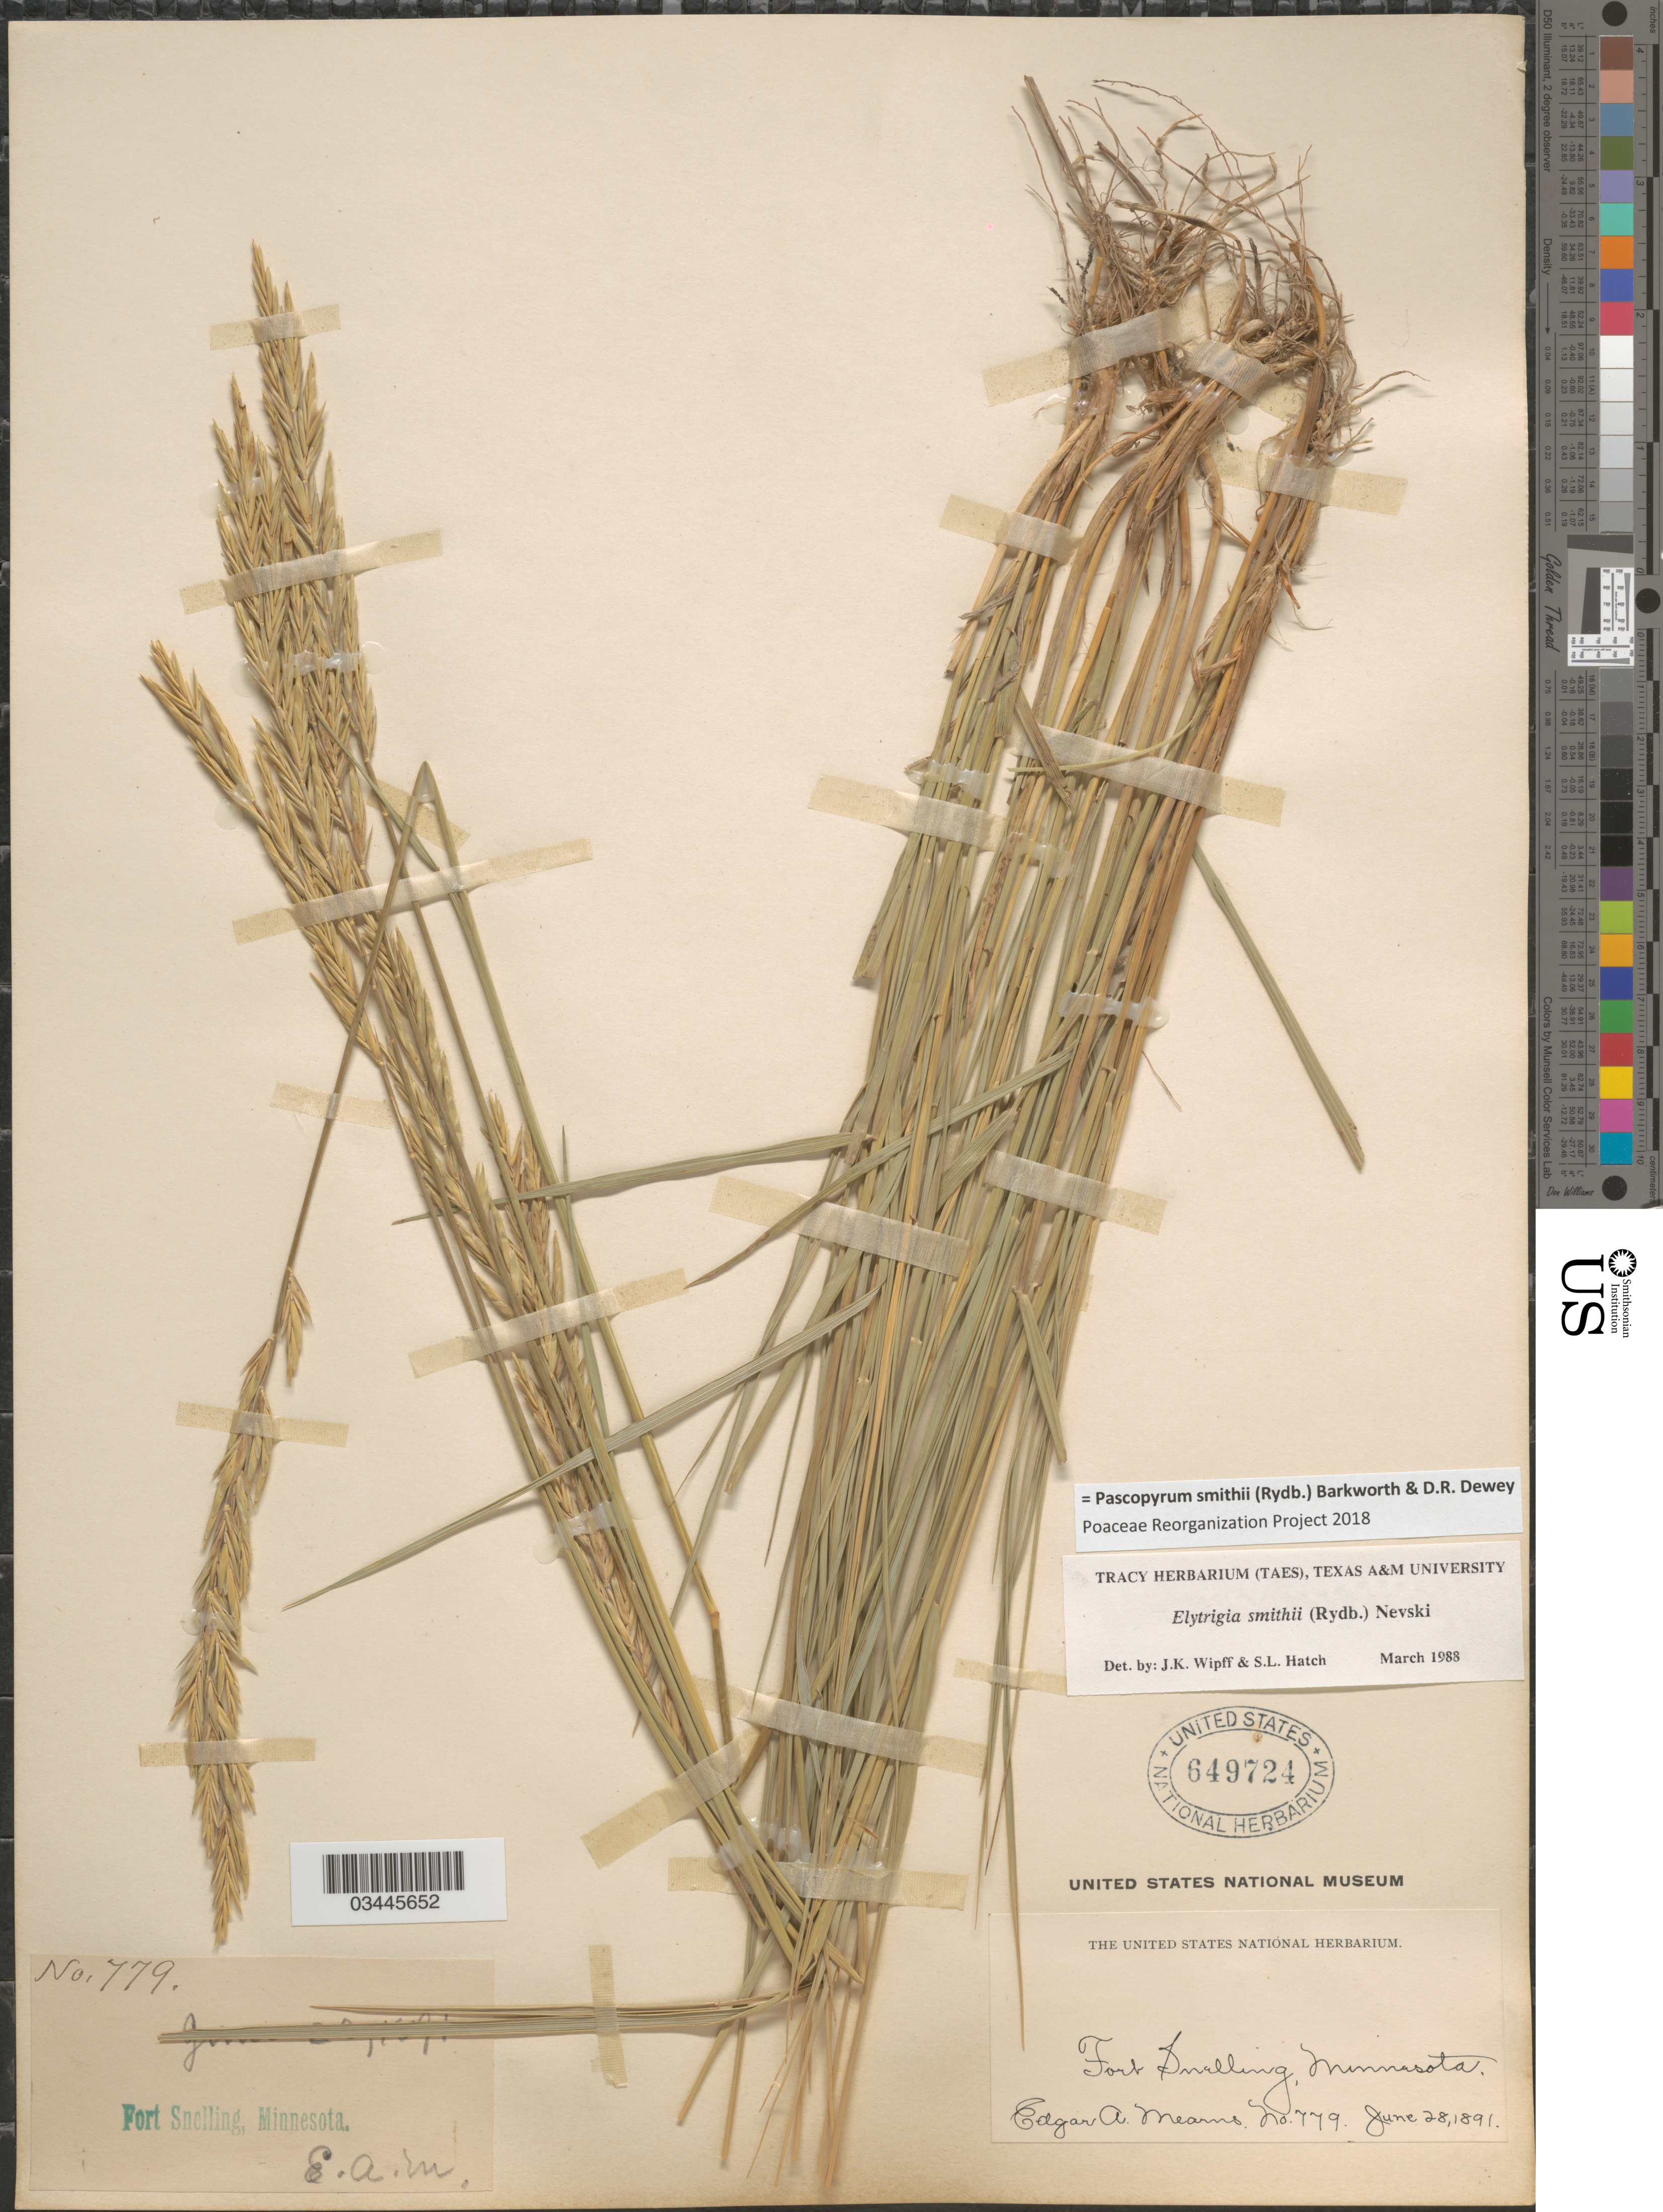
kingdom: Plantae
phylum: Tracheophyta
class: Liliopsida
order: Poales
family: Poaceae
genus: Pascopyrum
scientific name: Pascopyrum smithii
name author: (Rydb.) Barkworth & Dewey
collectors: E. A. Mearns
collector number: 779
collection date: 1891-06-28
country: United States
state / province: Minnesota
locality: Fort Snelling.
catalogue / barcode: US 649724